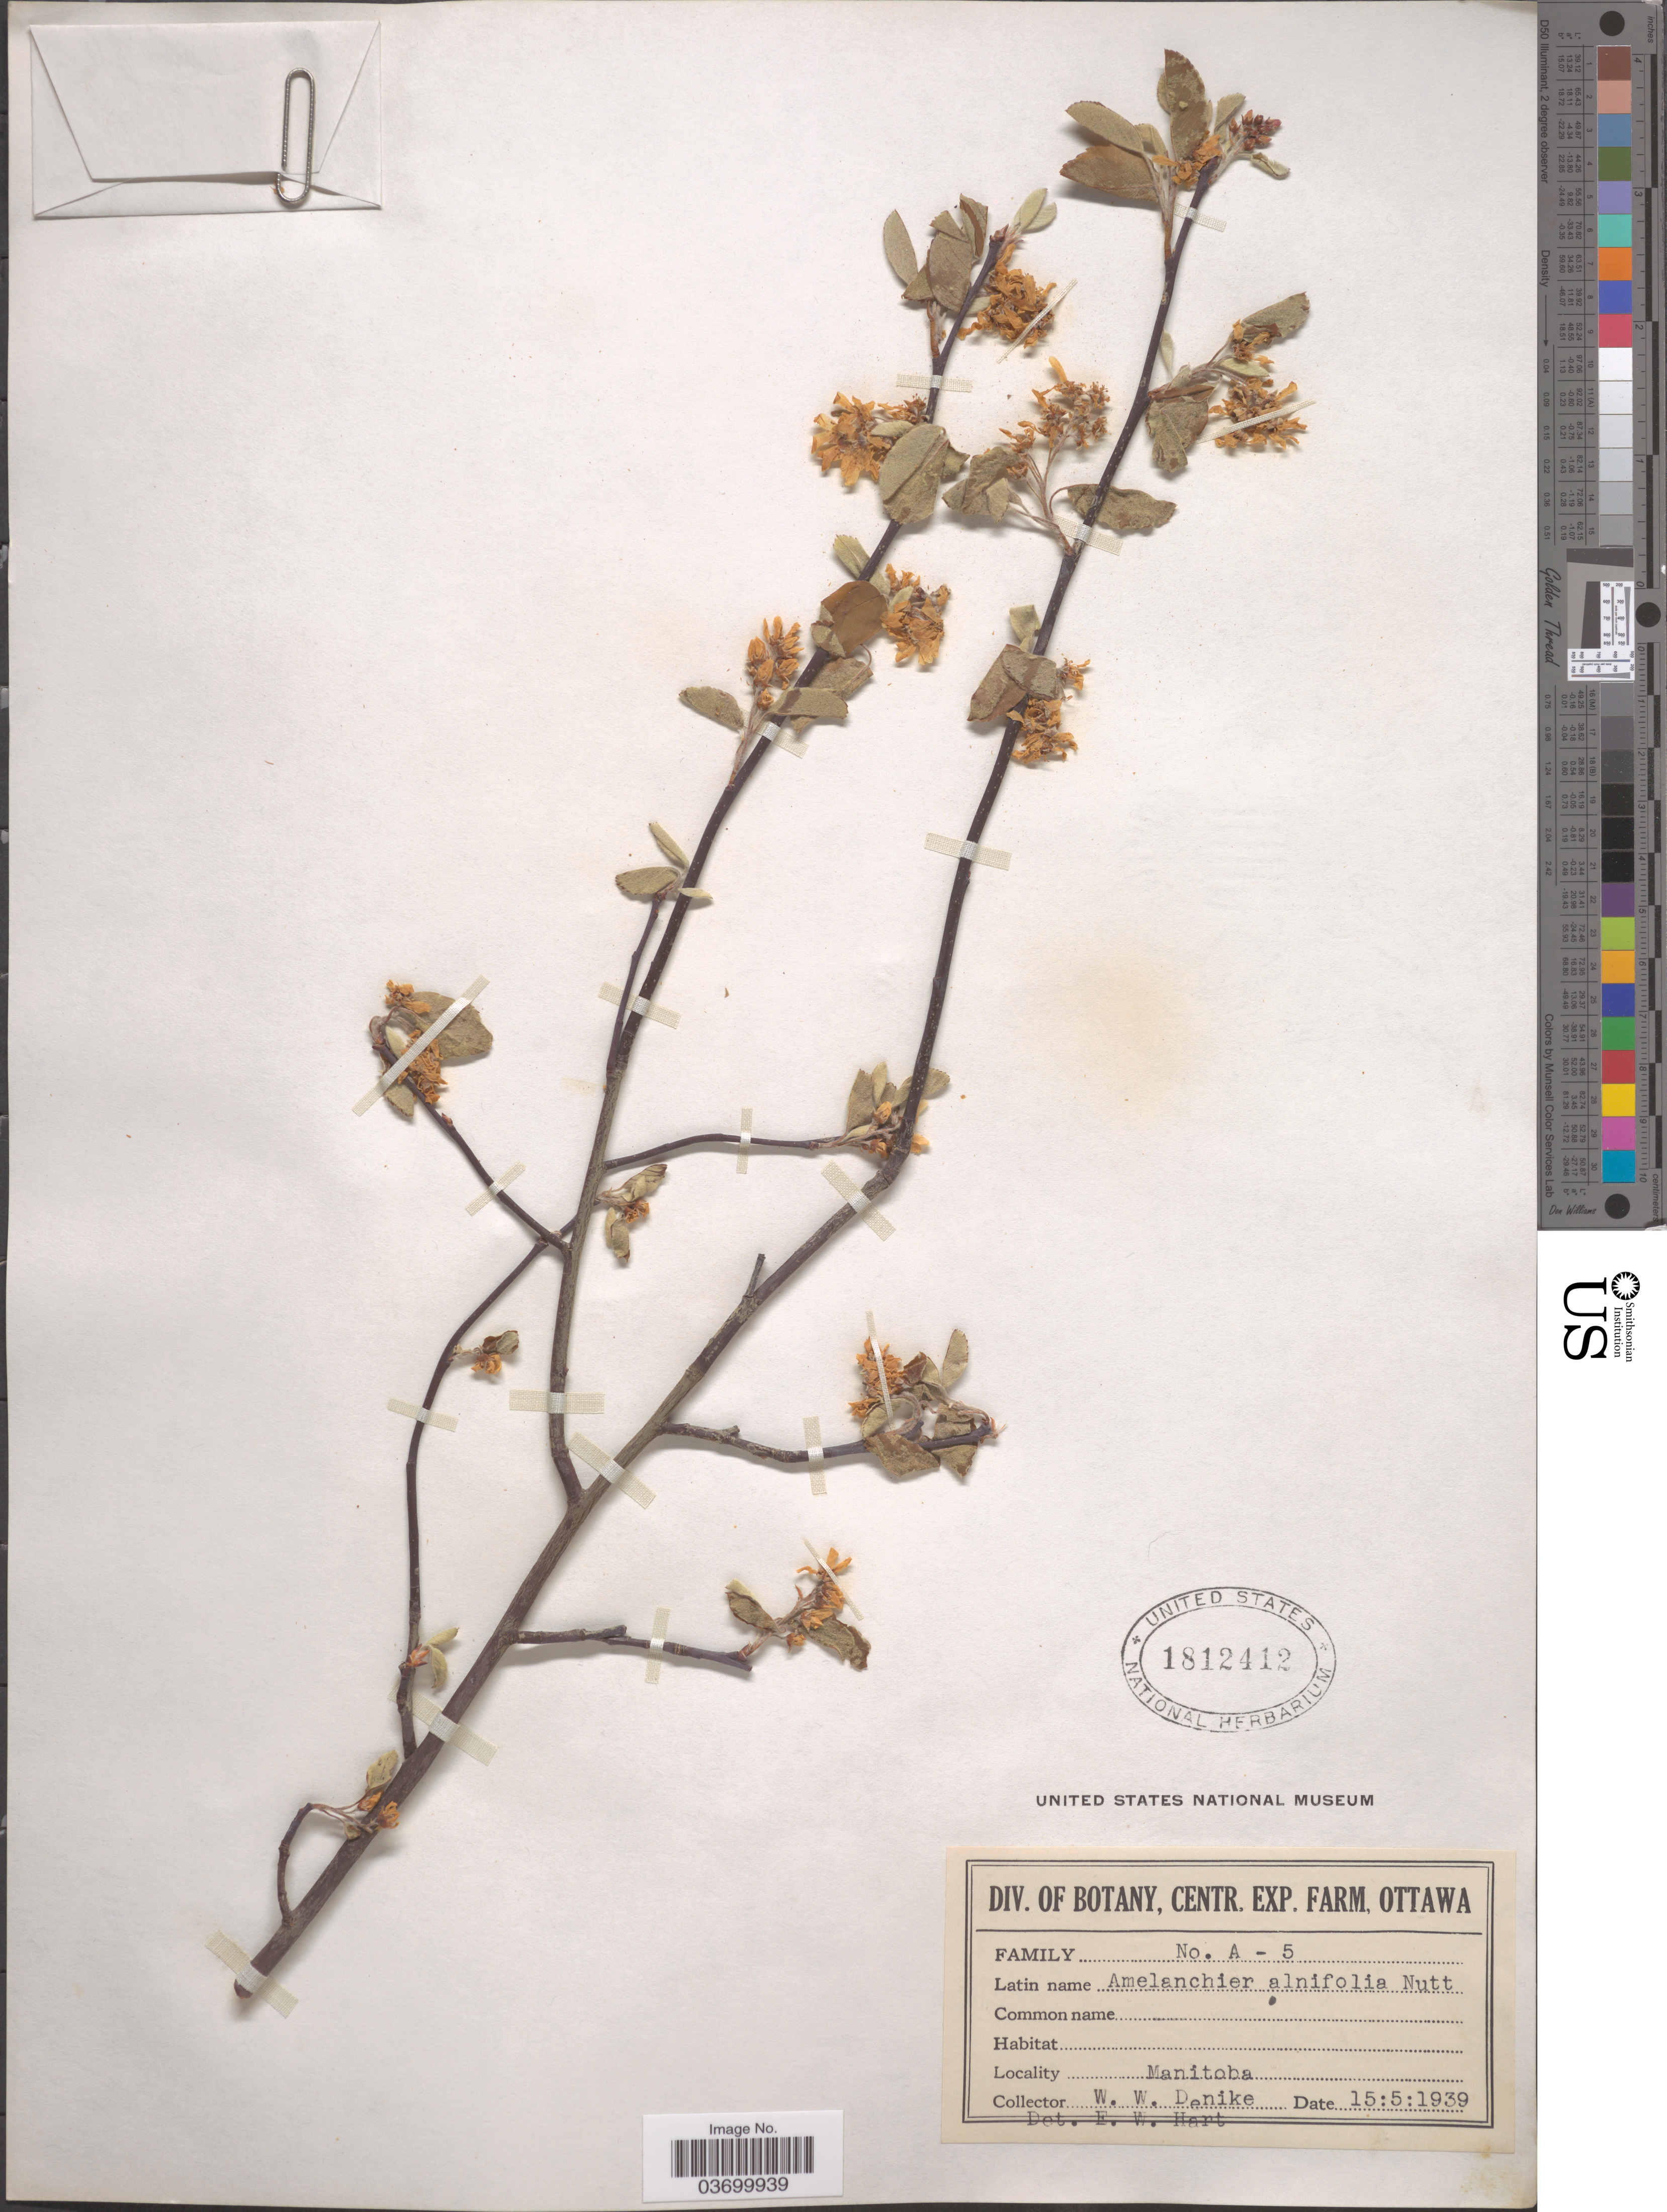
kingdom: Plantae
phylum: Tracheophyta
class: Magnoliopsida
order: Rosales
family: Rosaceae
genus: Amelanchier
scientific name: Amelanchier alnifolia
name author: (Nutt.) Nutt. ex M. Roem.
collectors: W. Denike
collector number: A - 5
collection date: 1939-05-15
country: Canada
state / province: Manitoba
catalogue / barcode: US 1812412